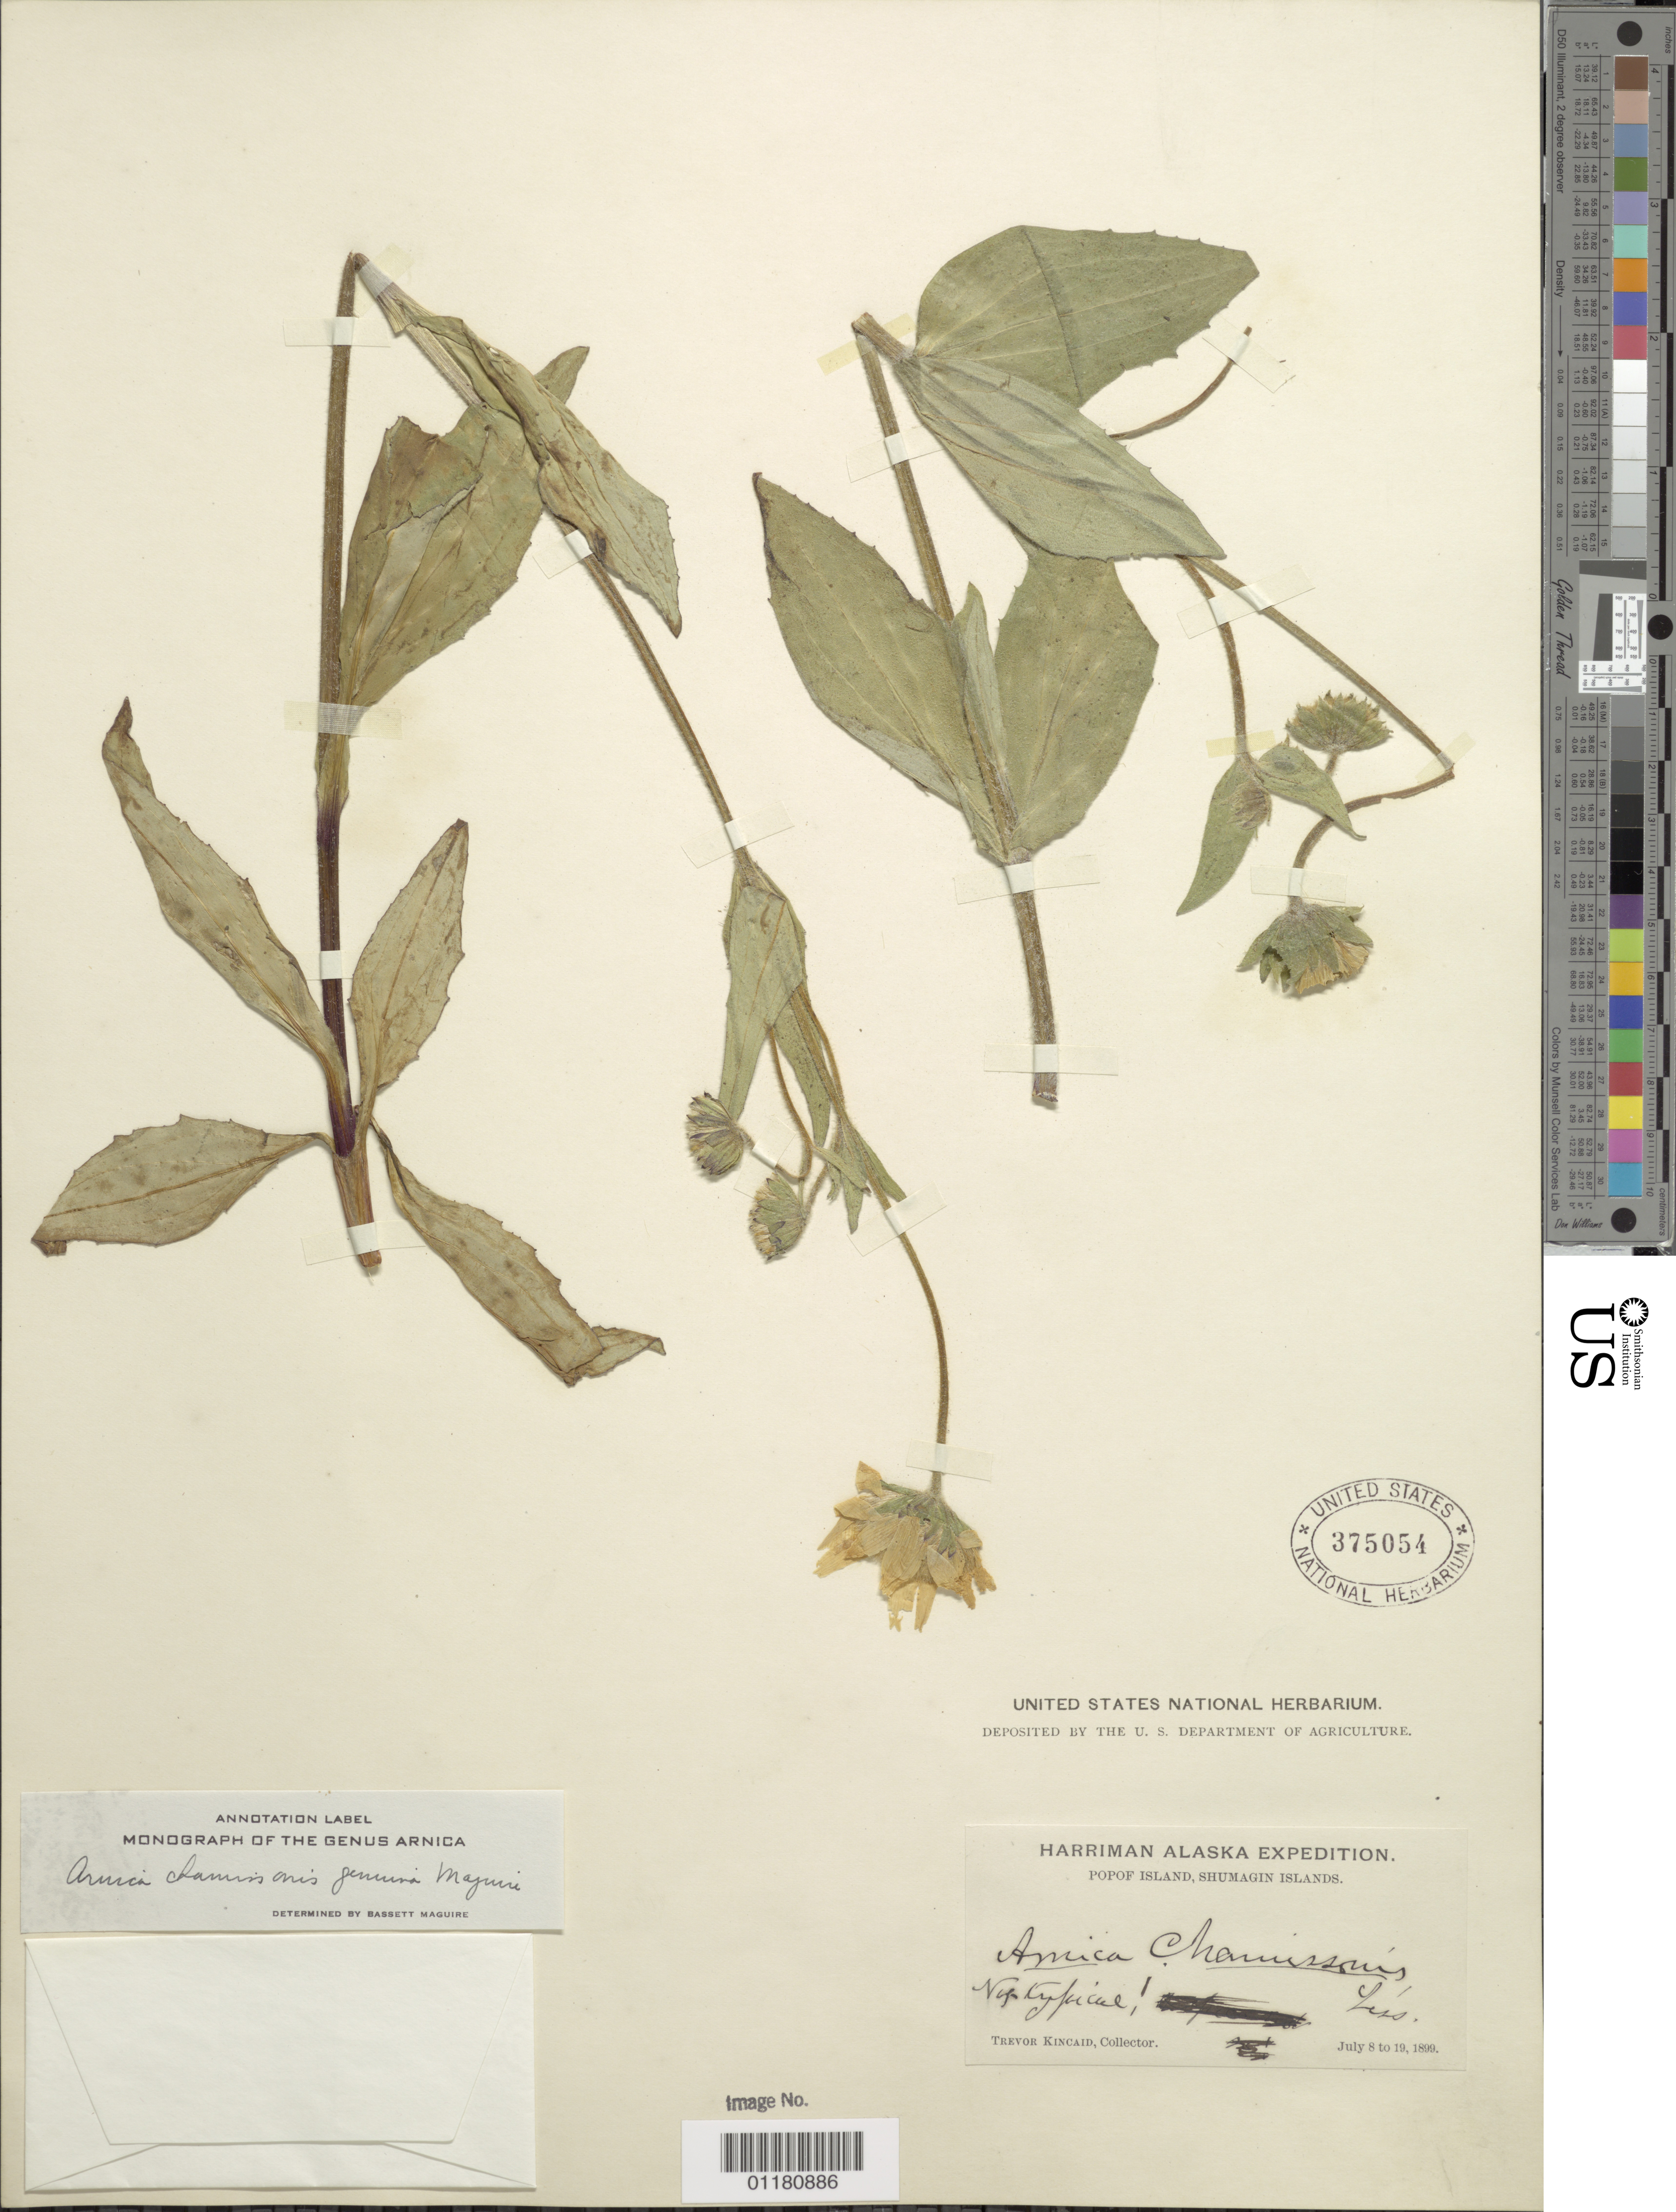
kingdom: Plantae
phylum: Tracheophyta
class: Magnoliopsida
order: Asterales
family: Asteraceae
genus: Arnica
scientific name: Arnica chamissonis subsp. genuina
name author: Maguire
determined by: Maguire, Bassett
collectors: T. C. Kincaid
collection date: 1899-07-08/1899-07-19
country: United States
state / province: Alaska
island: Popof Island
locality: Shumagin Islands, Popof Island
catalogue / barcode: US 375054